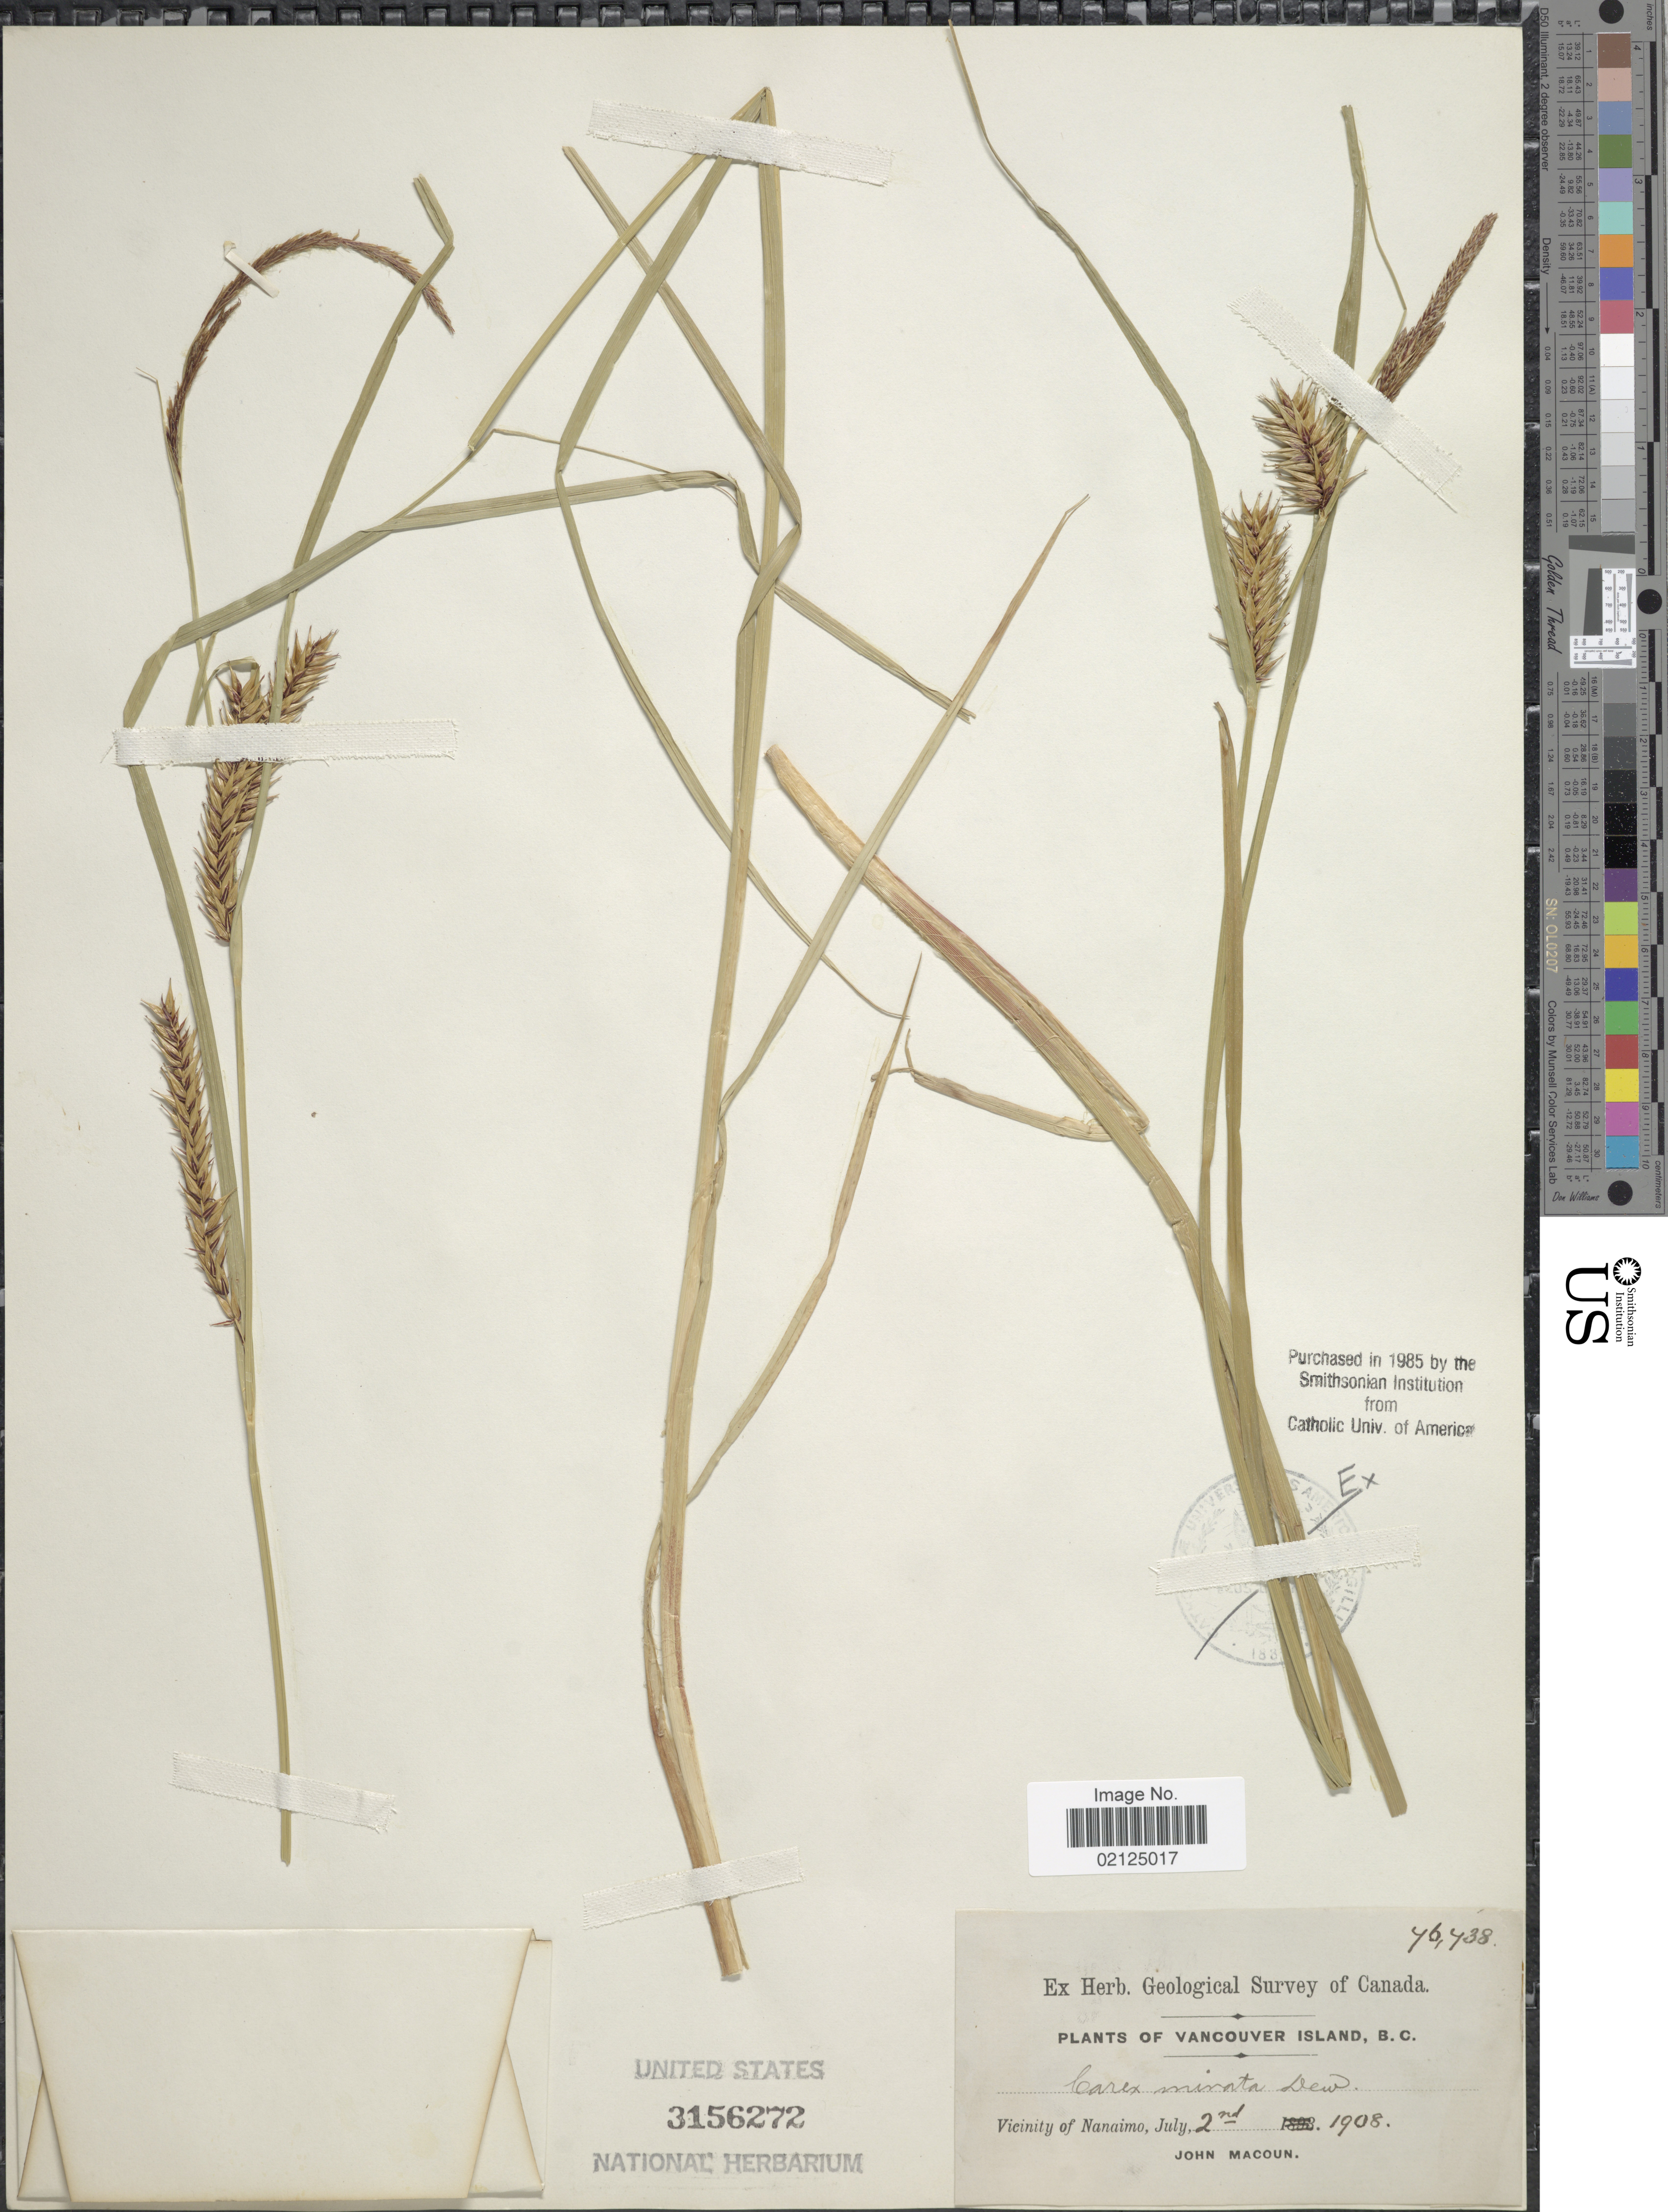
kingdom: Plantae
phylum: Tracheophyta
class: Liliopsida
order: Poales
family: Cyperaceae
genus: Carex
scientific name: Carex exsiccata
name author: L.H. Bailey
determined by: Strong, Mark T., (BOT), Smithsonian Institution - National Museum of Natural History (UNITED STATES)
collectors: J. Macoun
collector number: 46438*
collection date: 1908-07-02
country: Canada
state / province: British Columbia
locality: Vancouver Island, Vicinity of Nanaimo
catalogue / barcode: US 3156272